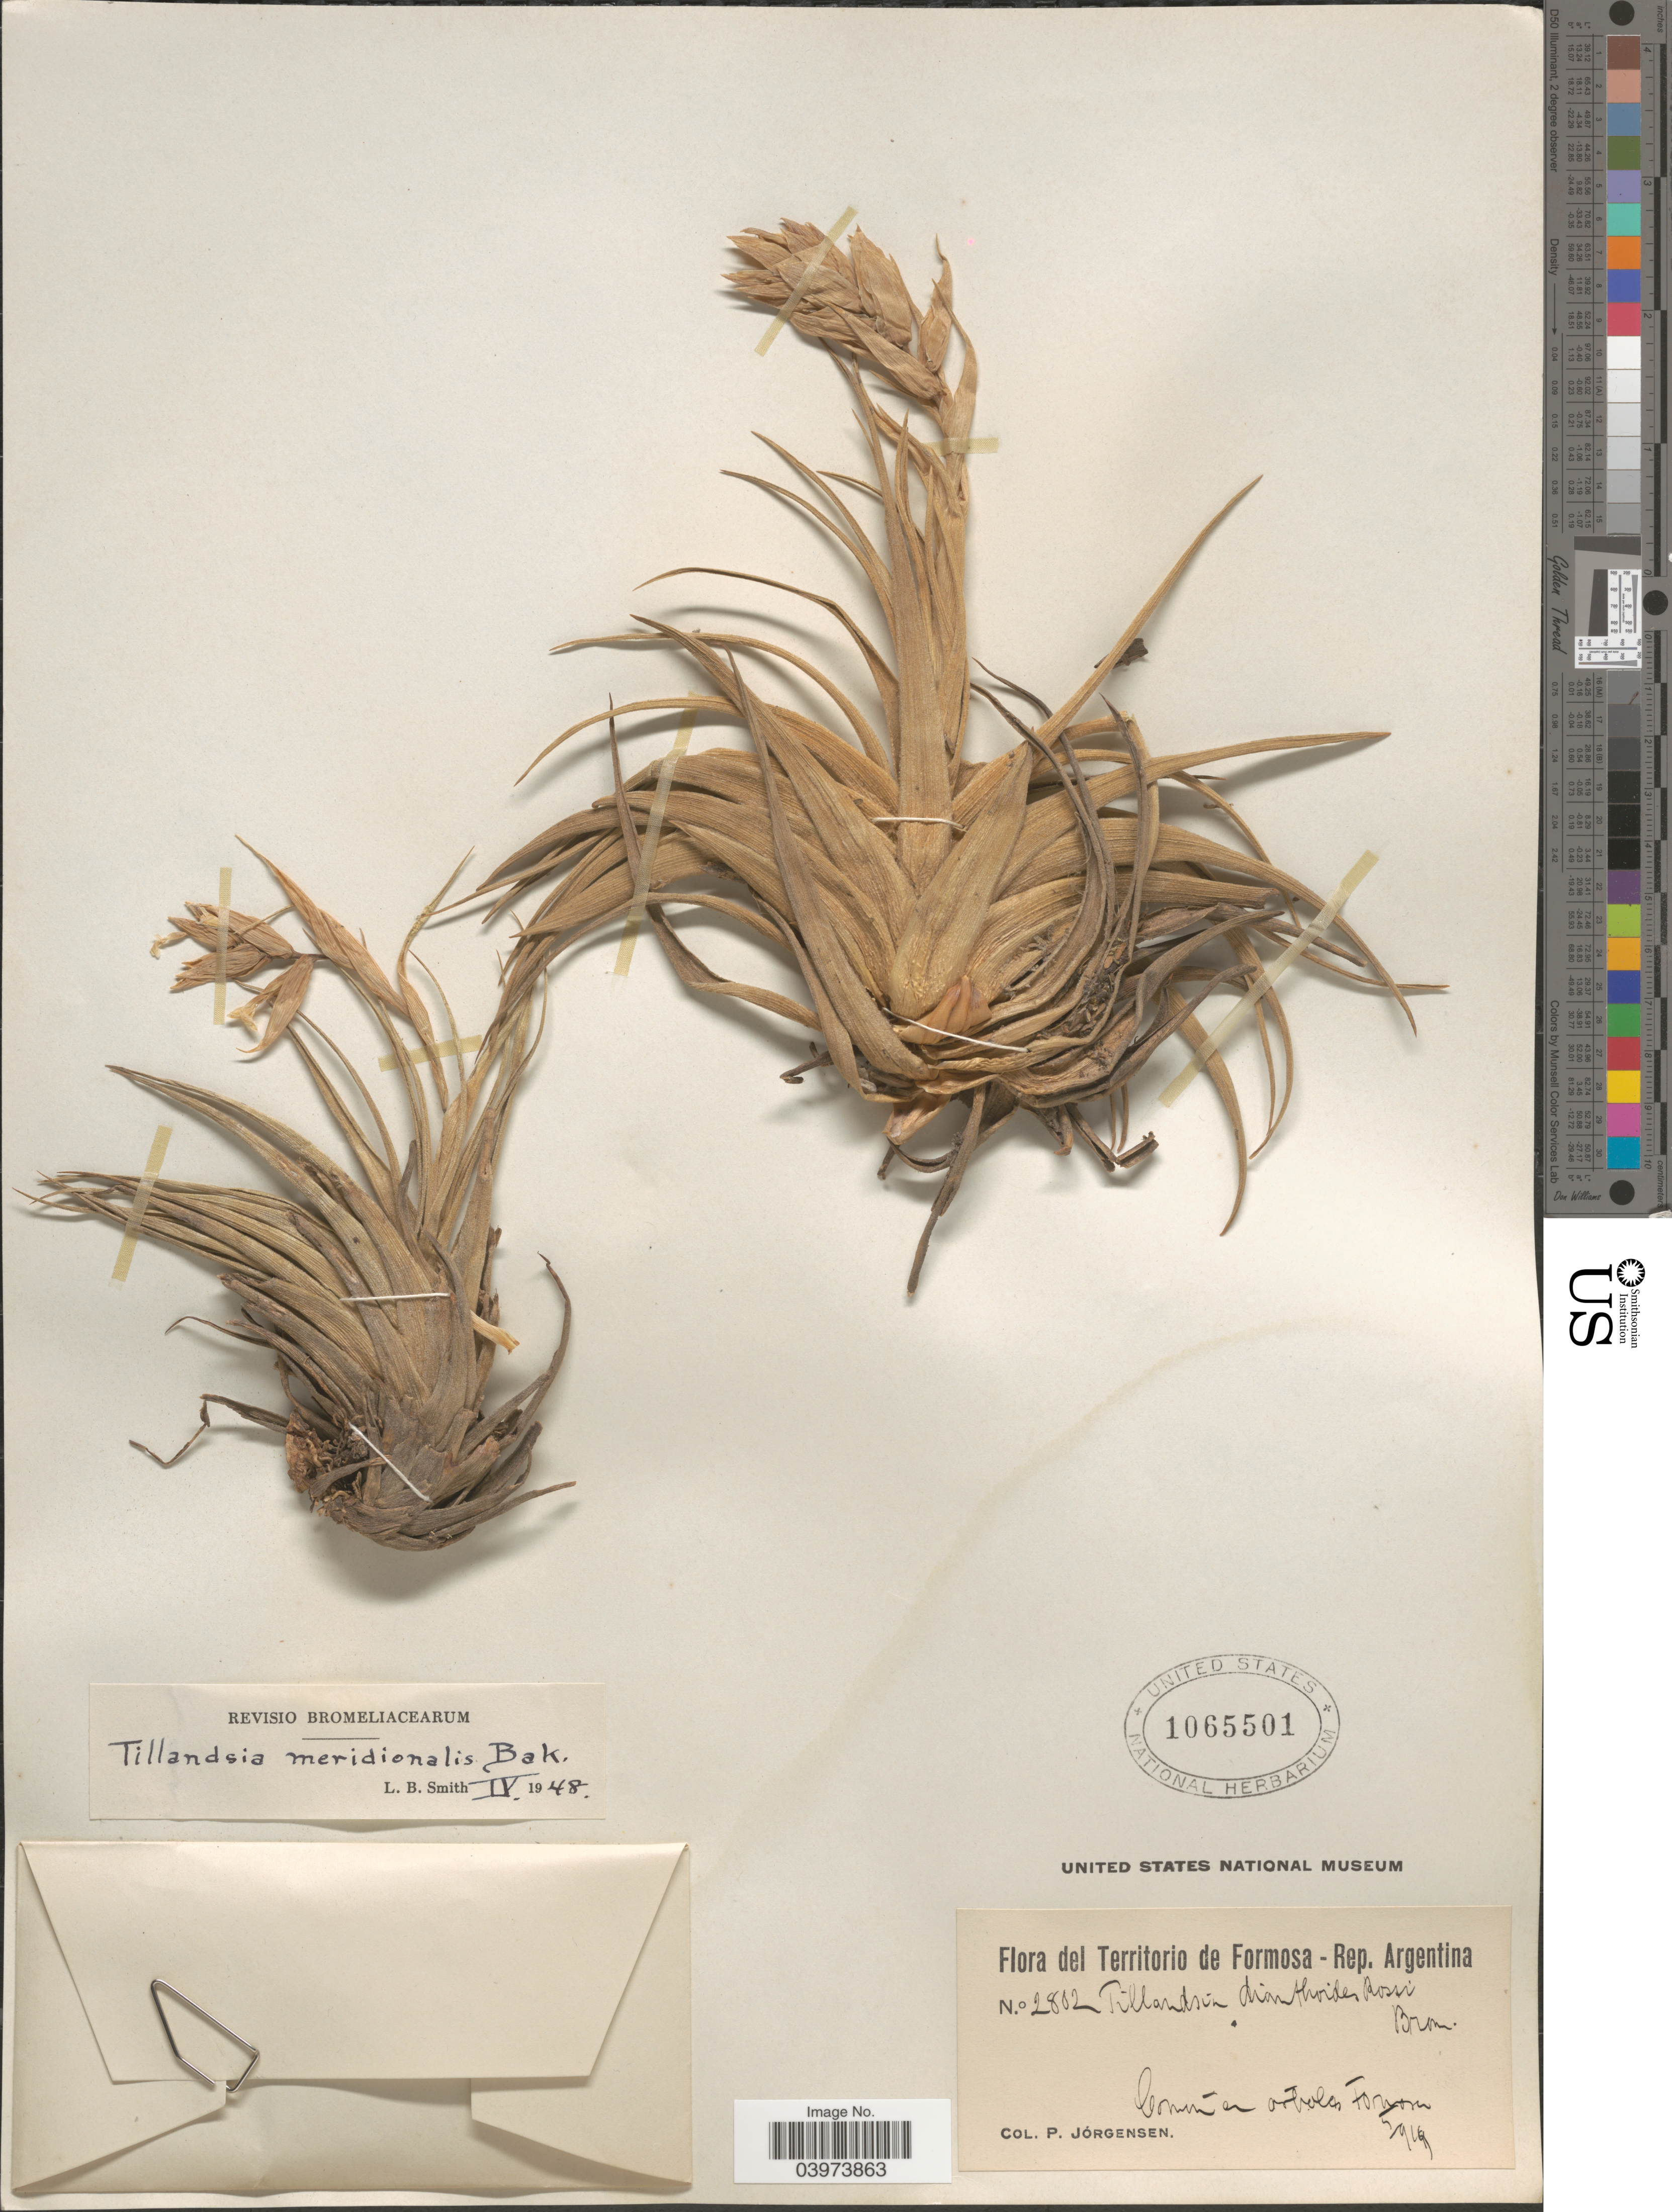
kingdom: Plantae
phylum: Tracheophyta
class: Liliopsida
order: Poales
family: Bromeliaceae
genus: Tillandsia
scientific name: Tillandsia meridionalis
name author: Baker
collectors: P. Jörgensen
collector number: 2802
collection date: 1919-05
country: Argentina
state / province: Formosa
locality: Territorio de Formosa. Común en arboles Formosa.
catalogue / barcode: US 1065501